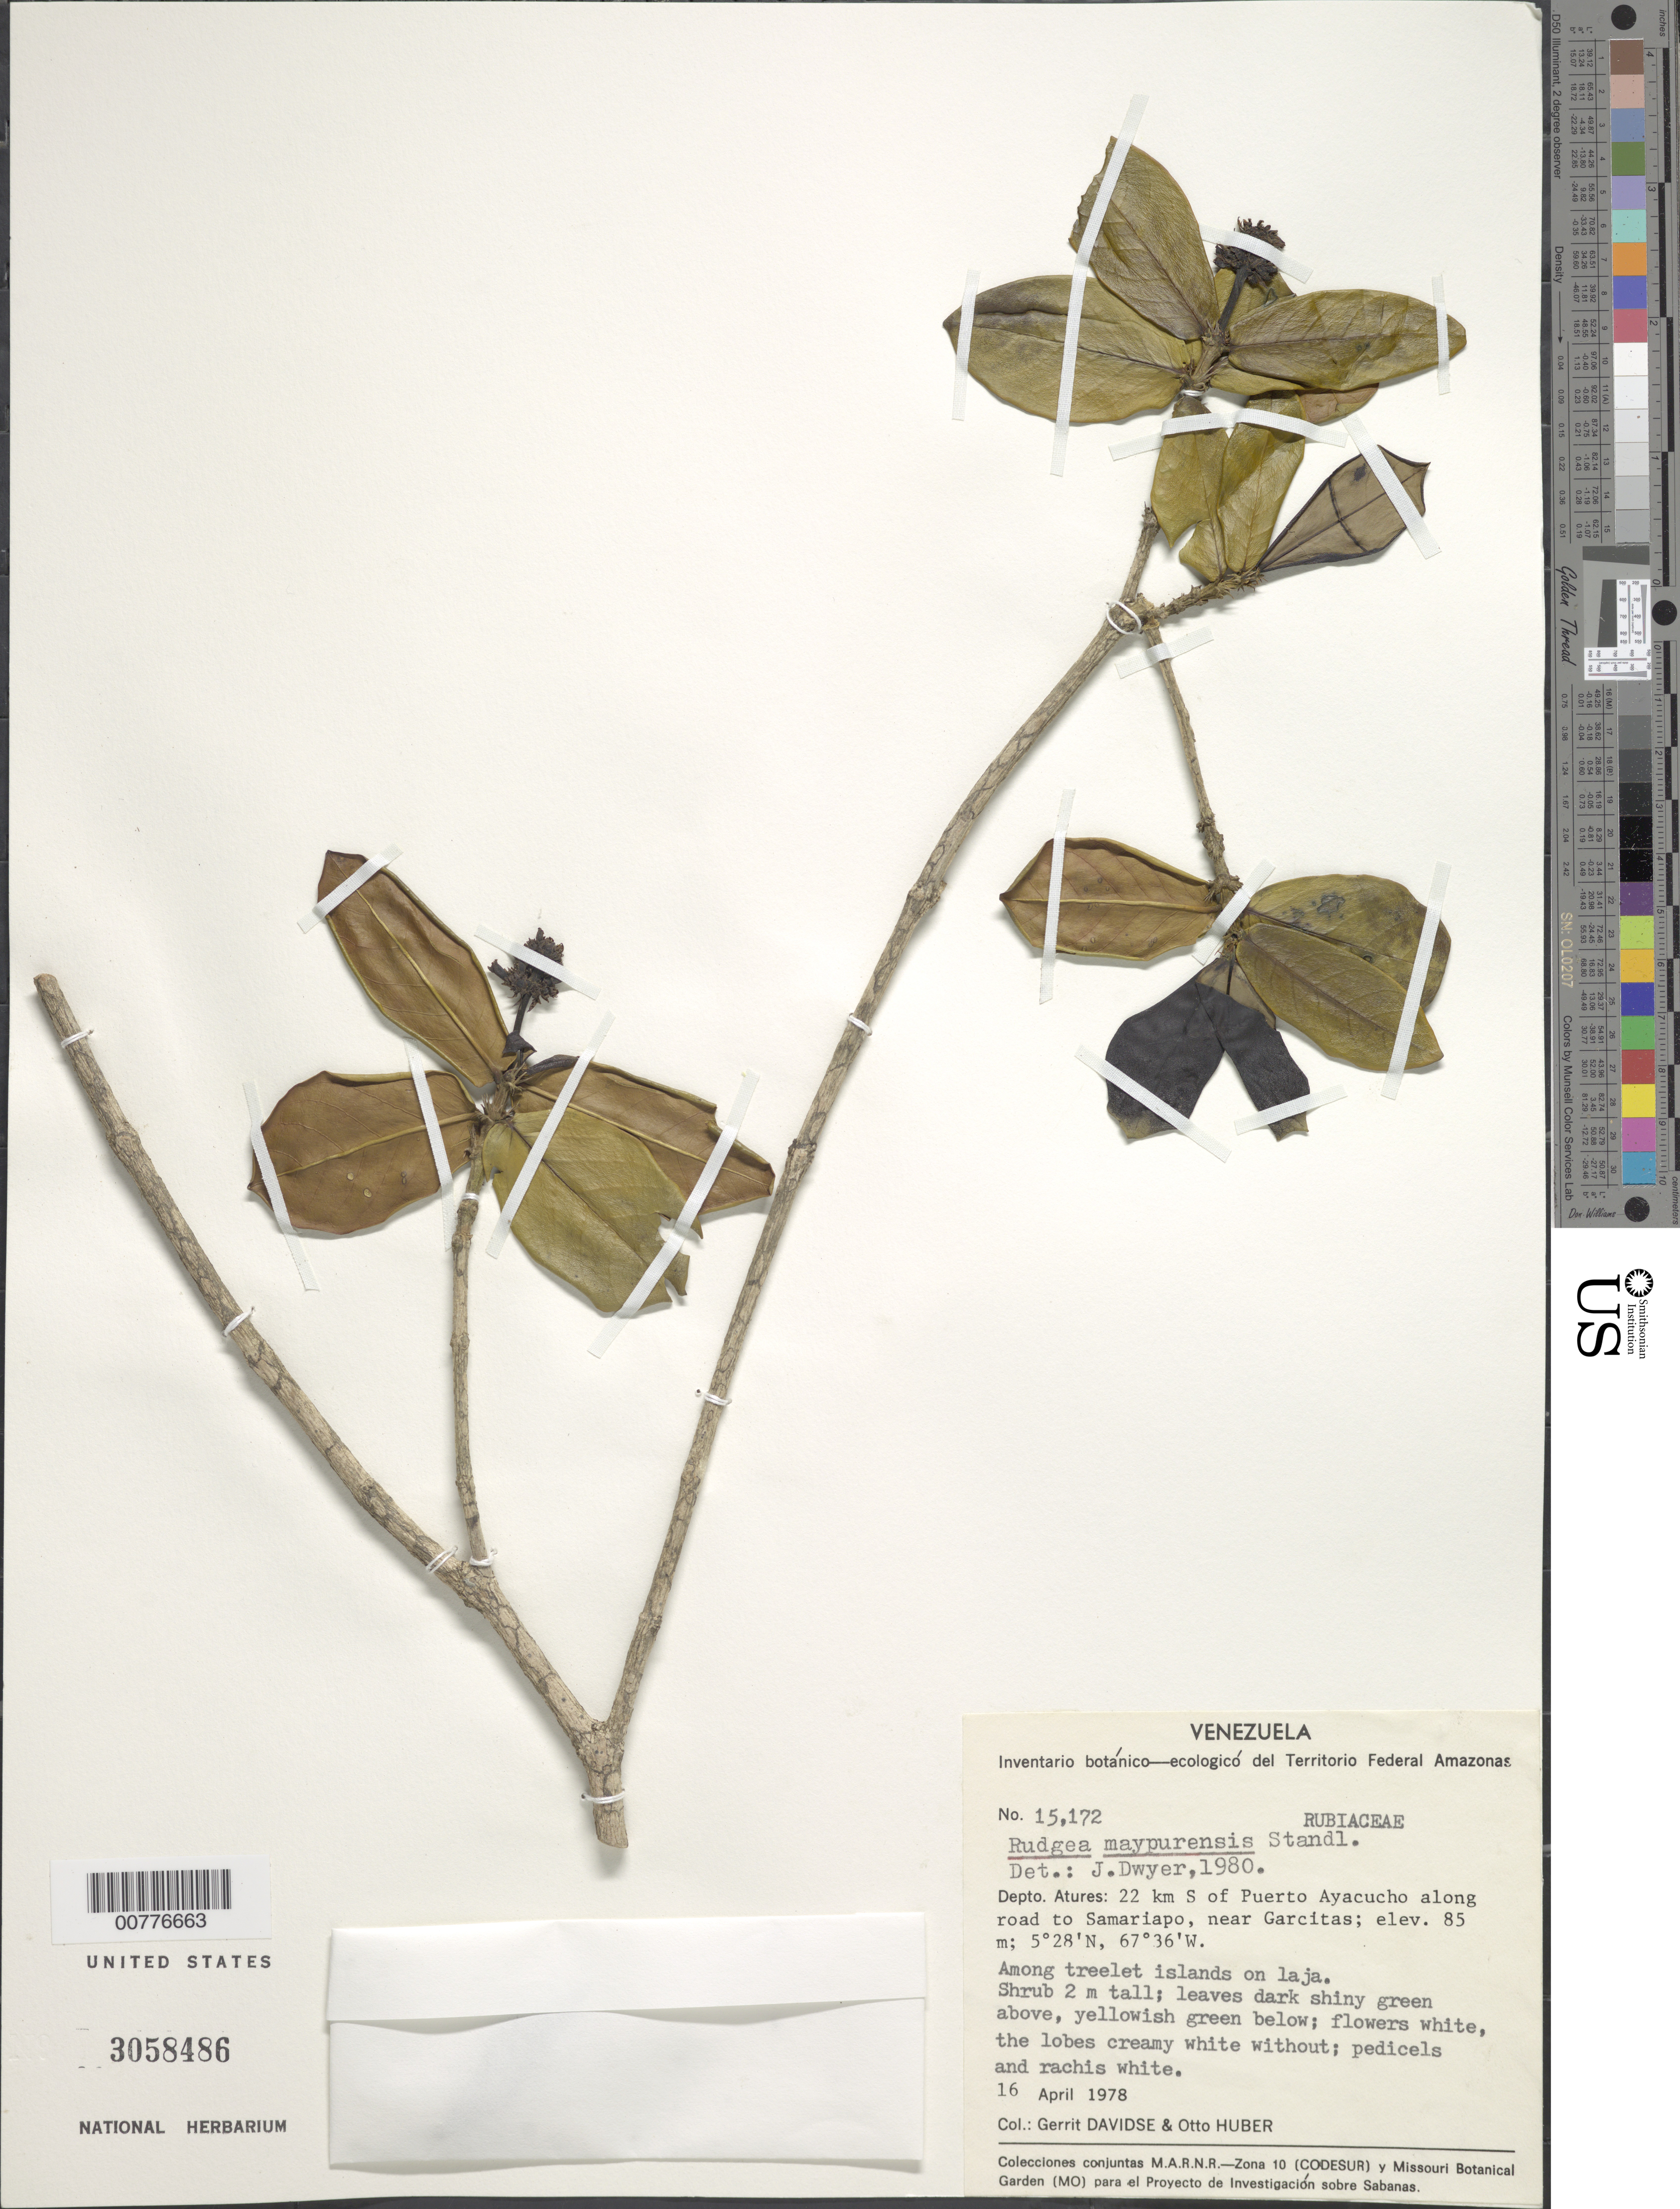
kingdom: Plantae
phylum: Tracheophyta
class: Magnoliopsida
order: Gentianales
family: Rubiaceae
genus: Rudgea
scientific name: Rudgea maypurensis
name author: Standl.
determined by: Dwyer, J. D., (MO), Missouri Botanical Garden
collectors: G. Davidse & O. Huber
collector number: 15172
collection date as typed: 16-Apr-78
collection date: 1978-04-16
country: Venezuela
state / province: Amazonas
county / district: Atures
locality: Puerto Ayacucho, 22 km S of along road to Samariapo, near Garcitas, Río Orinoco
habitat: Among treelet islands on laja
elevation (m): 85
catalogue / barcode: US 3058486